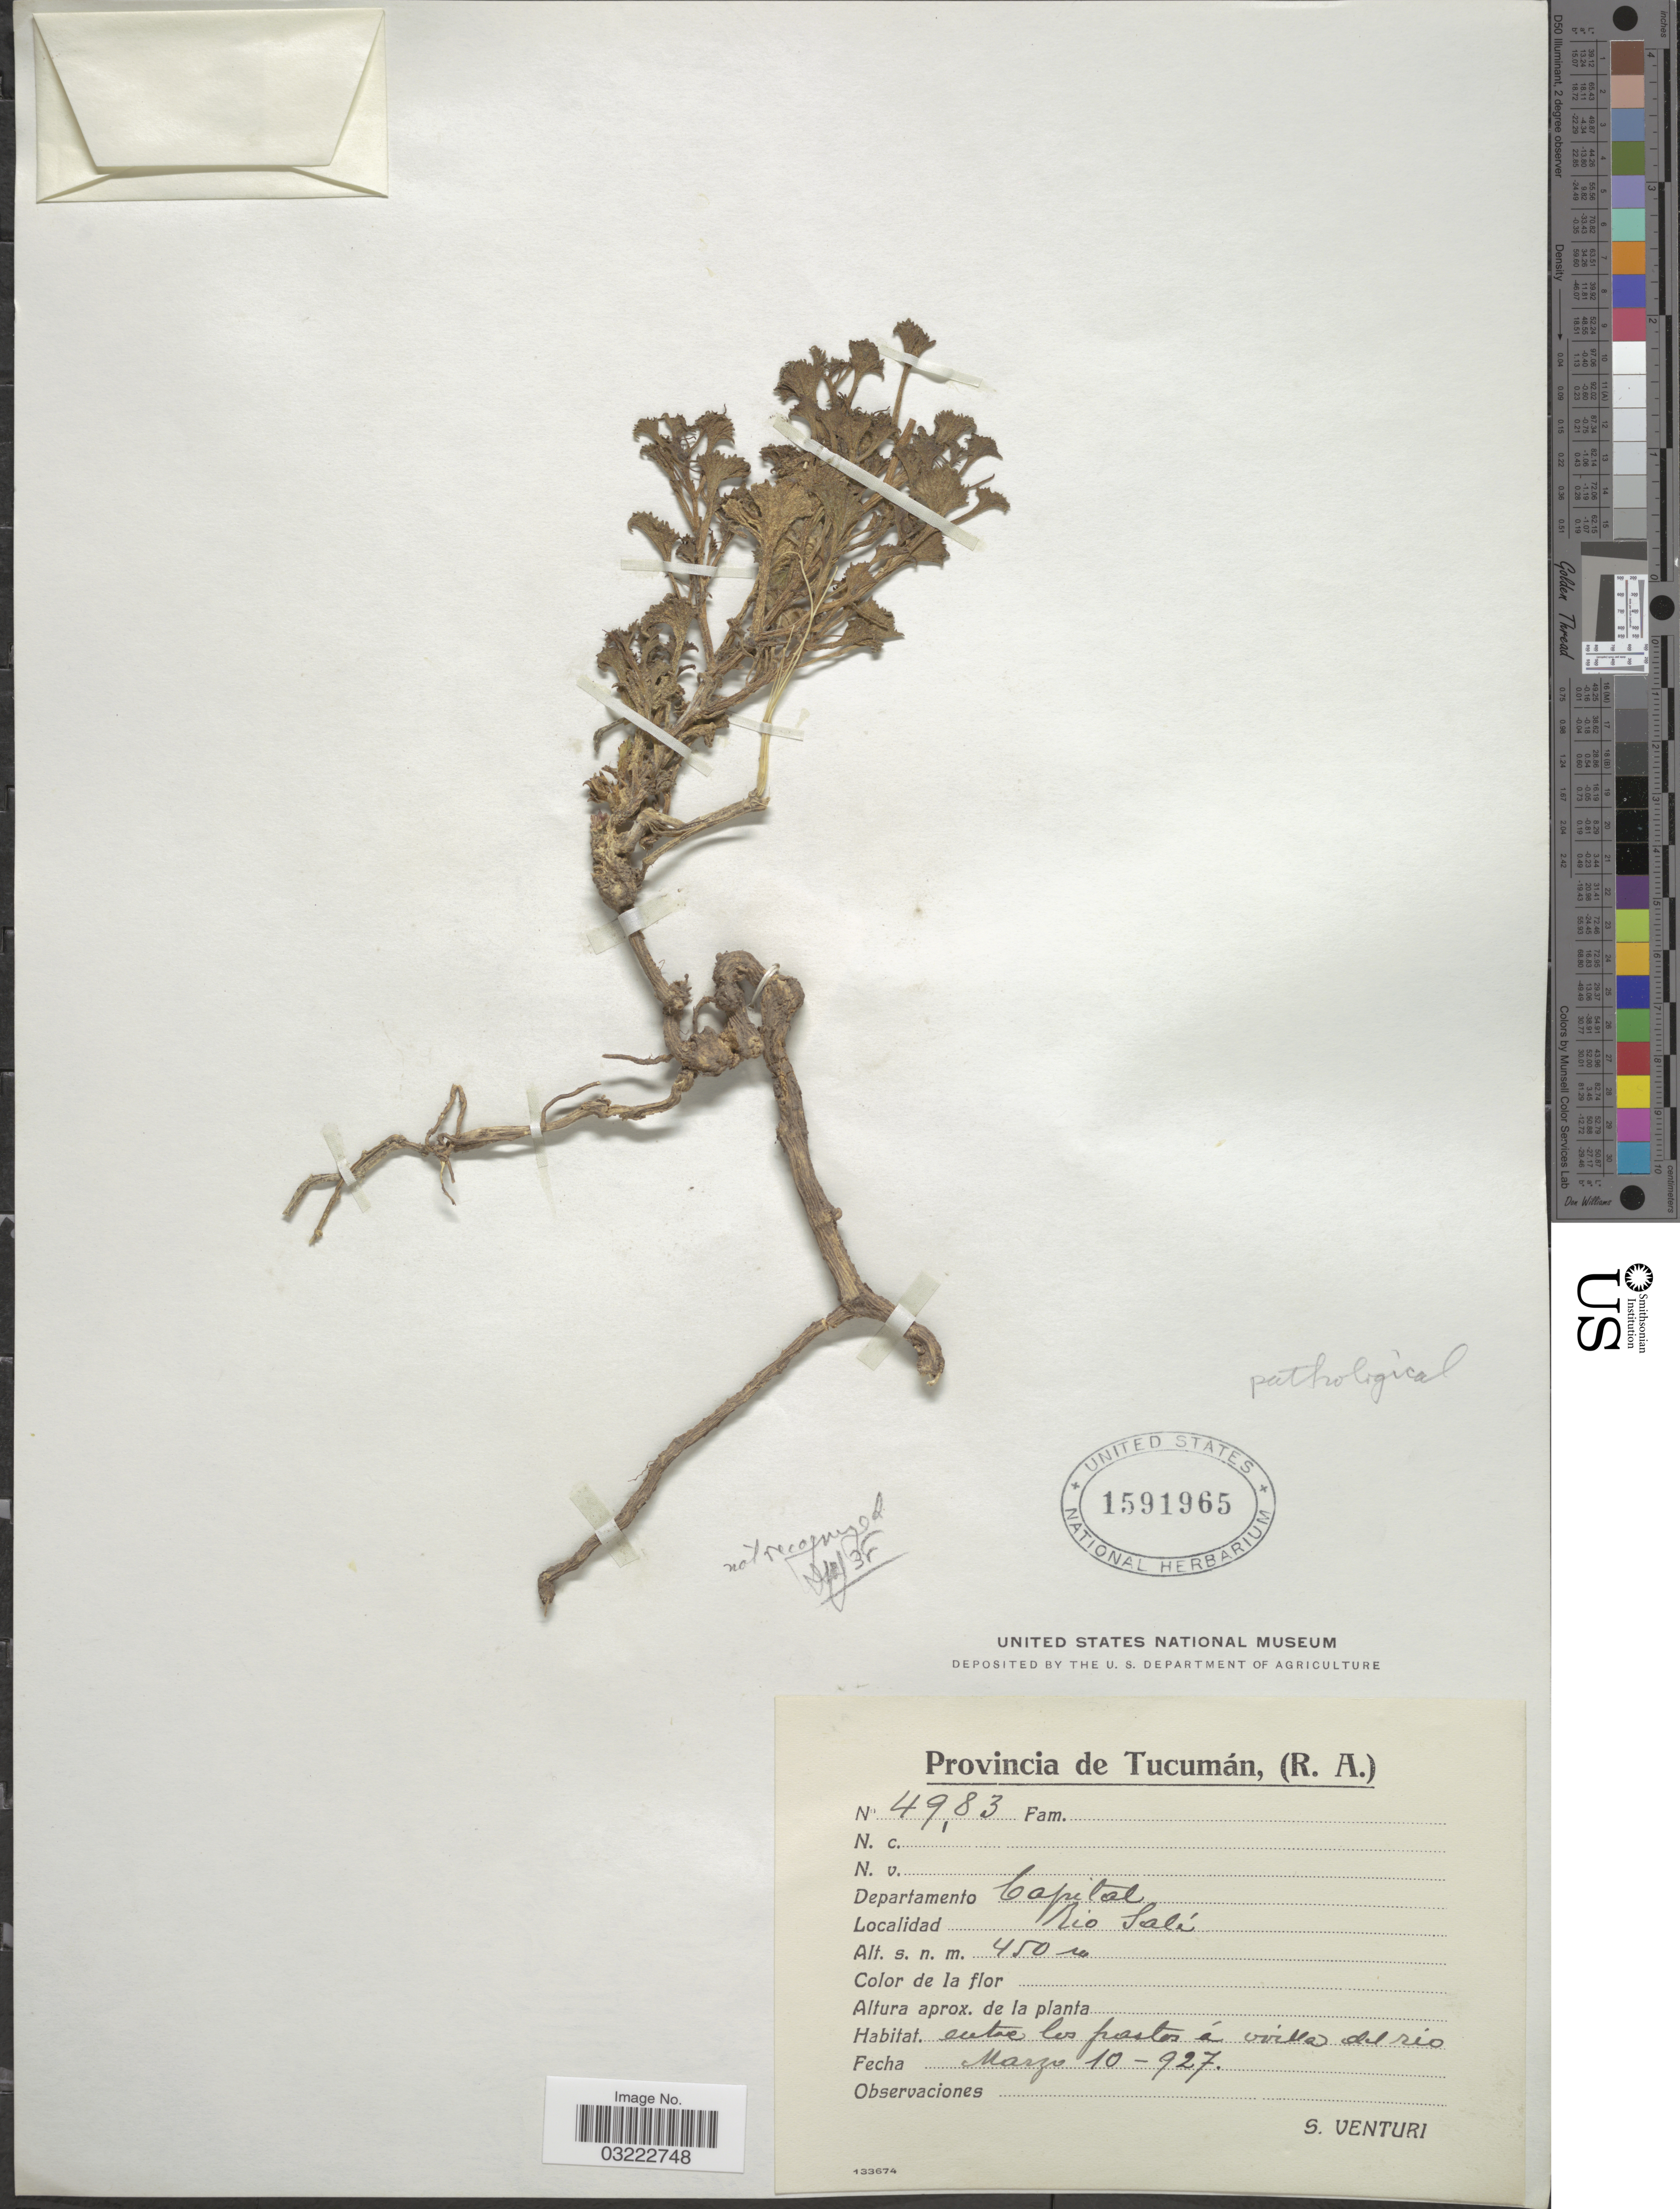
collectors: S. Venturi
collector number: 4983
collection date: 1927-03-10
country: Argentina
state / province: Tucuman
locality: Departamento Capital, Rio Salí.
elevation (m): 450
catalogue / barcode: US 1591965